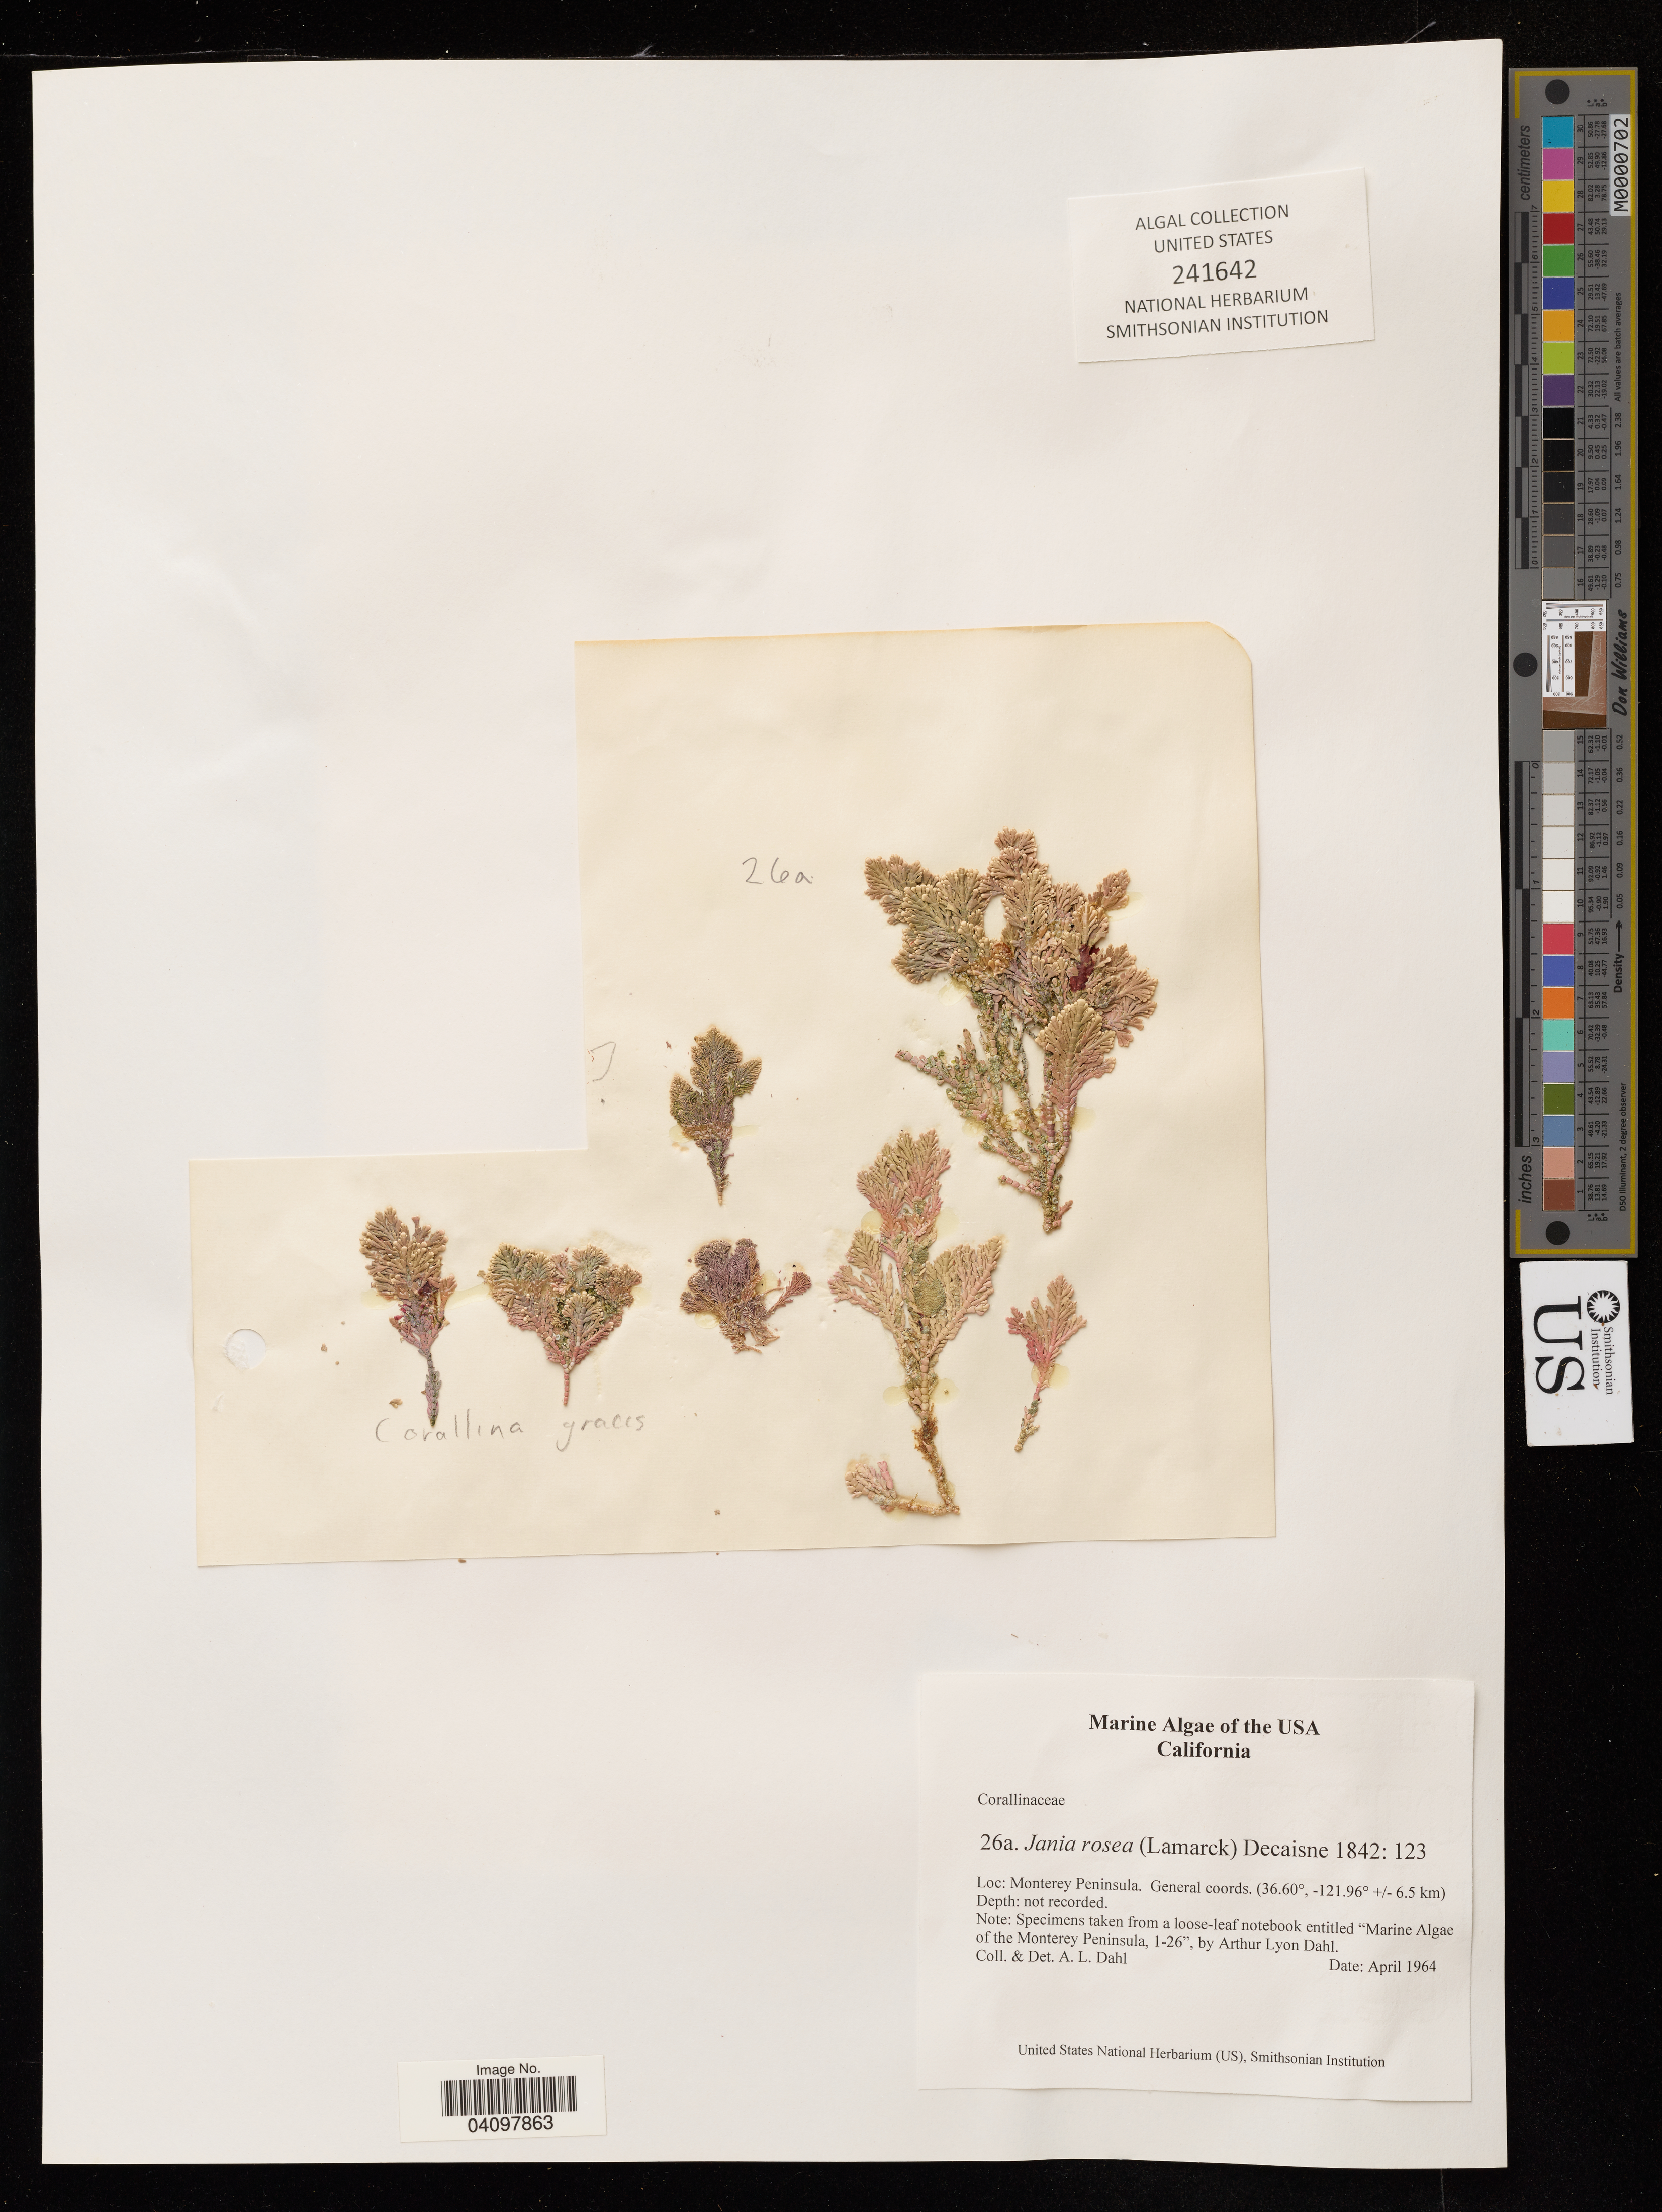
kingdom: Plantae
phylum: Rhodophyta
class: Florideophyceae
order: Corallinales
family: Corallinaceae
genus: Jania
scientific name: Jania rosea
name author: (Lam.) Decne.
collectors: A. Dahl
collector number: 26a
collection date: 1964-04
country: United States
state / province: California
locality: Monterey Peninsula.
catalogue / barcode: US 241642